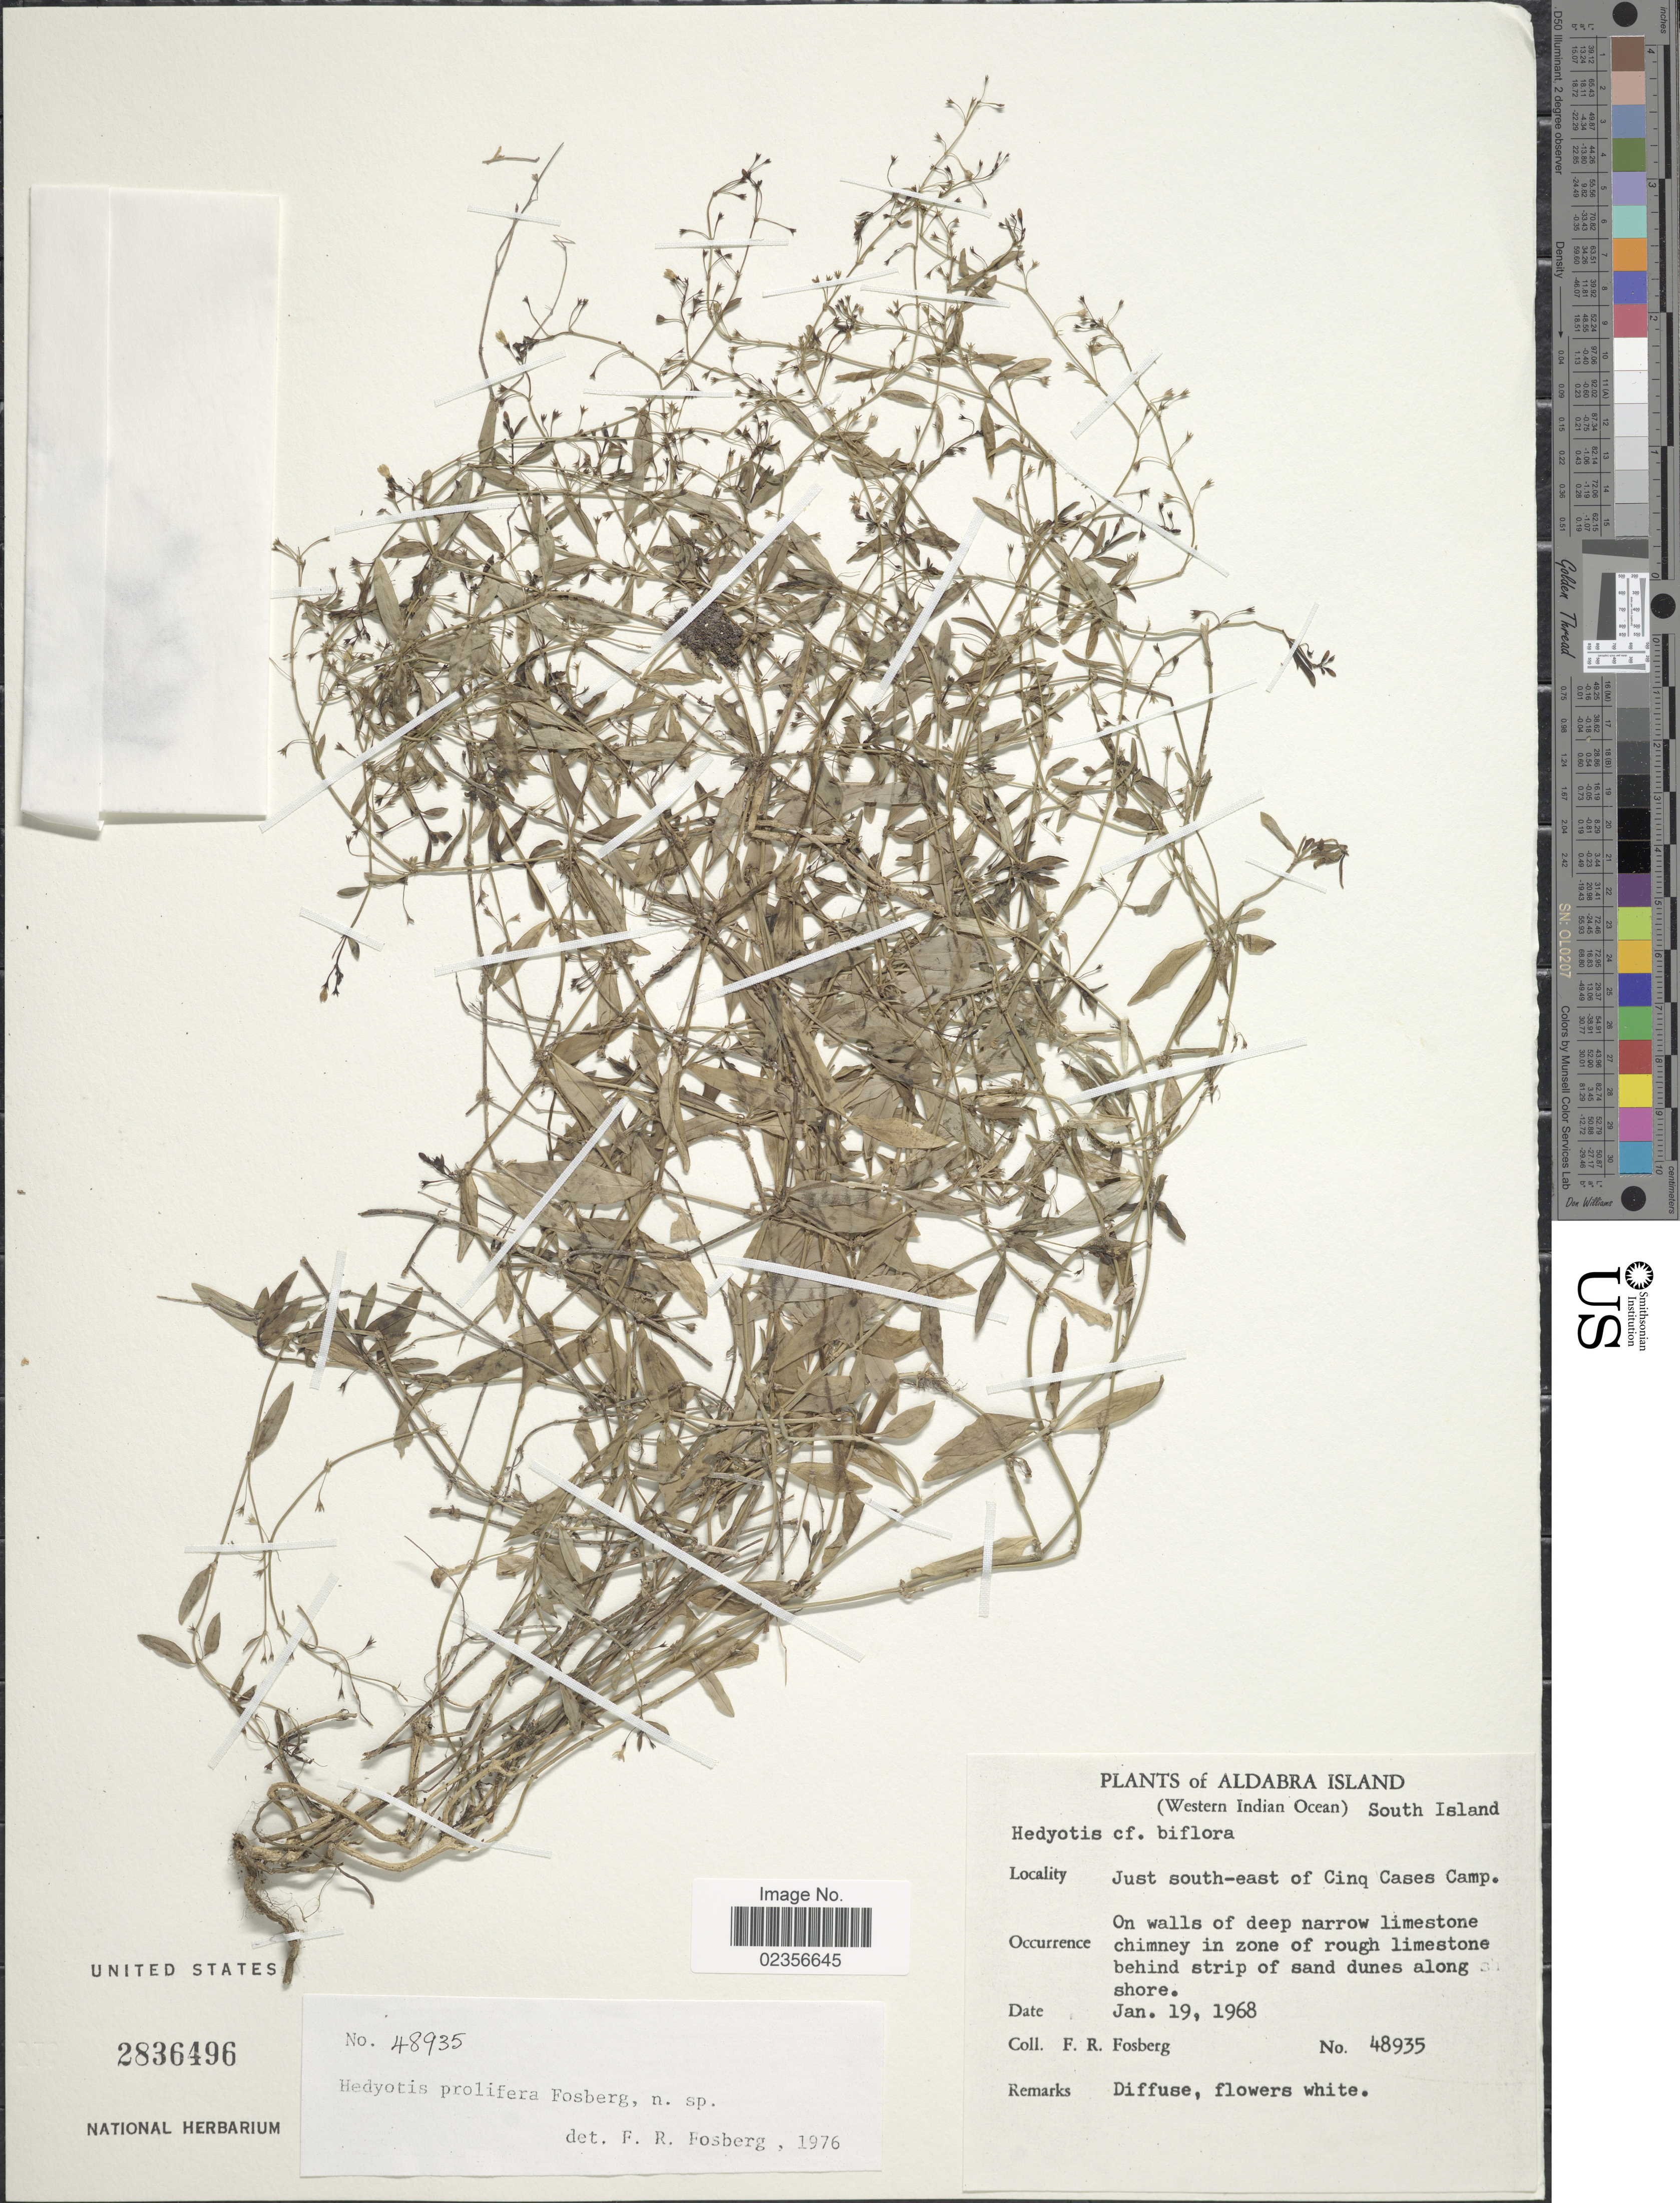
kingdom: Plantae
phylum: Tracheophyta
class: Magnoliopsida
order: Gentianales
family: Rubiaceae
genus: Hedyotis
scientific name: Hedyotis prolifera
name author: Fosberg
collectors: F. R. Fosberg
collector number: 48935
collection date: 1968-01-19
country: Seychelles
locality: Aldabra Island South Island. Just south-east of Cinq Cases Camp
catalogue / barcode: US 2836496